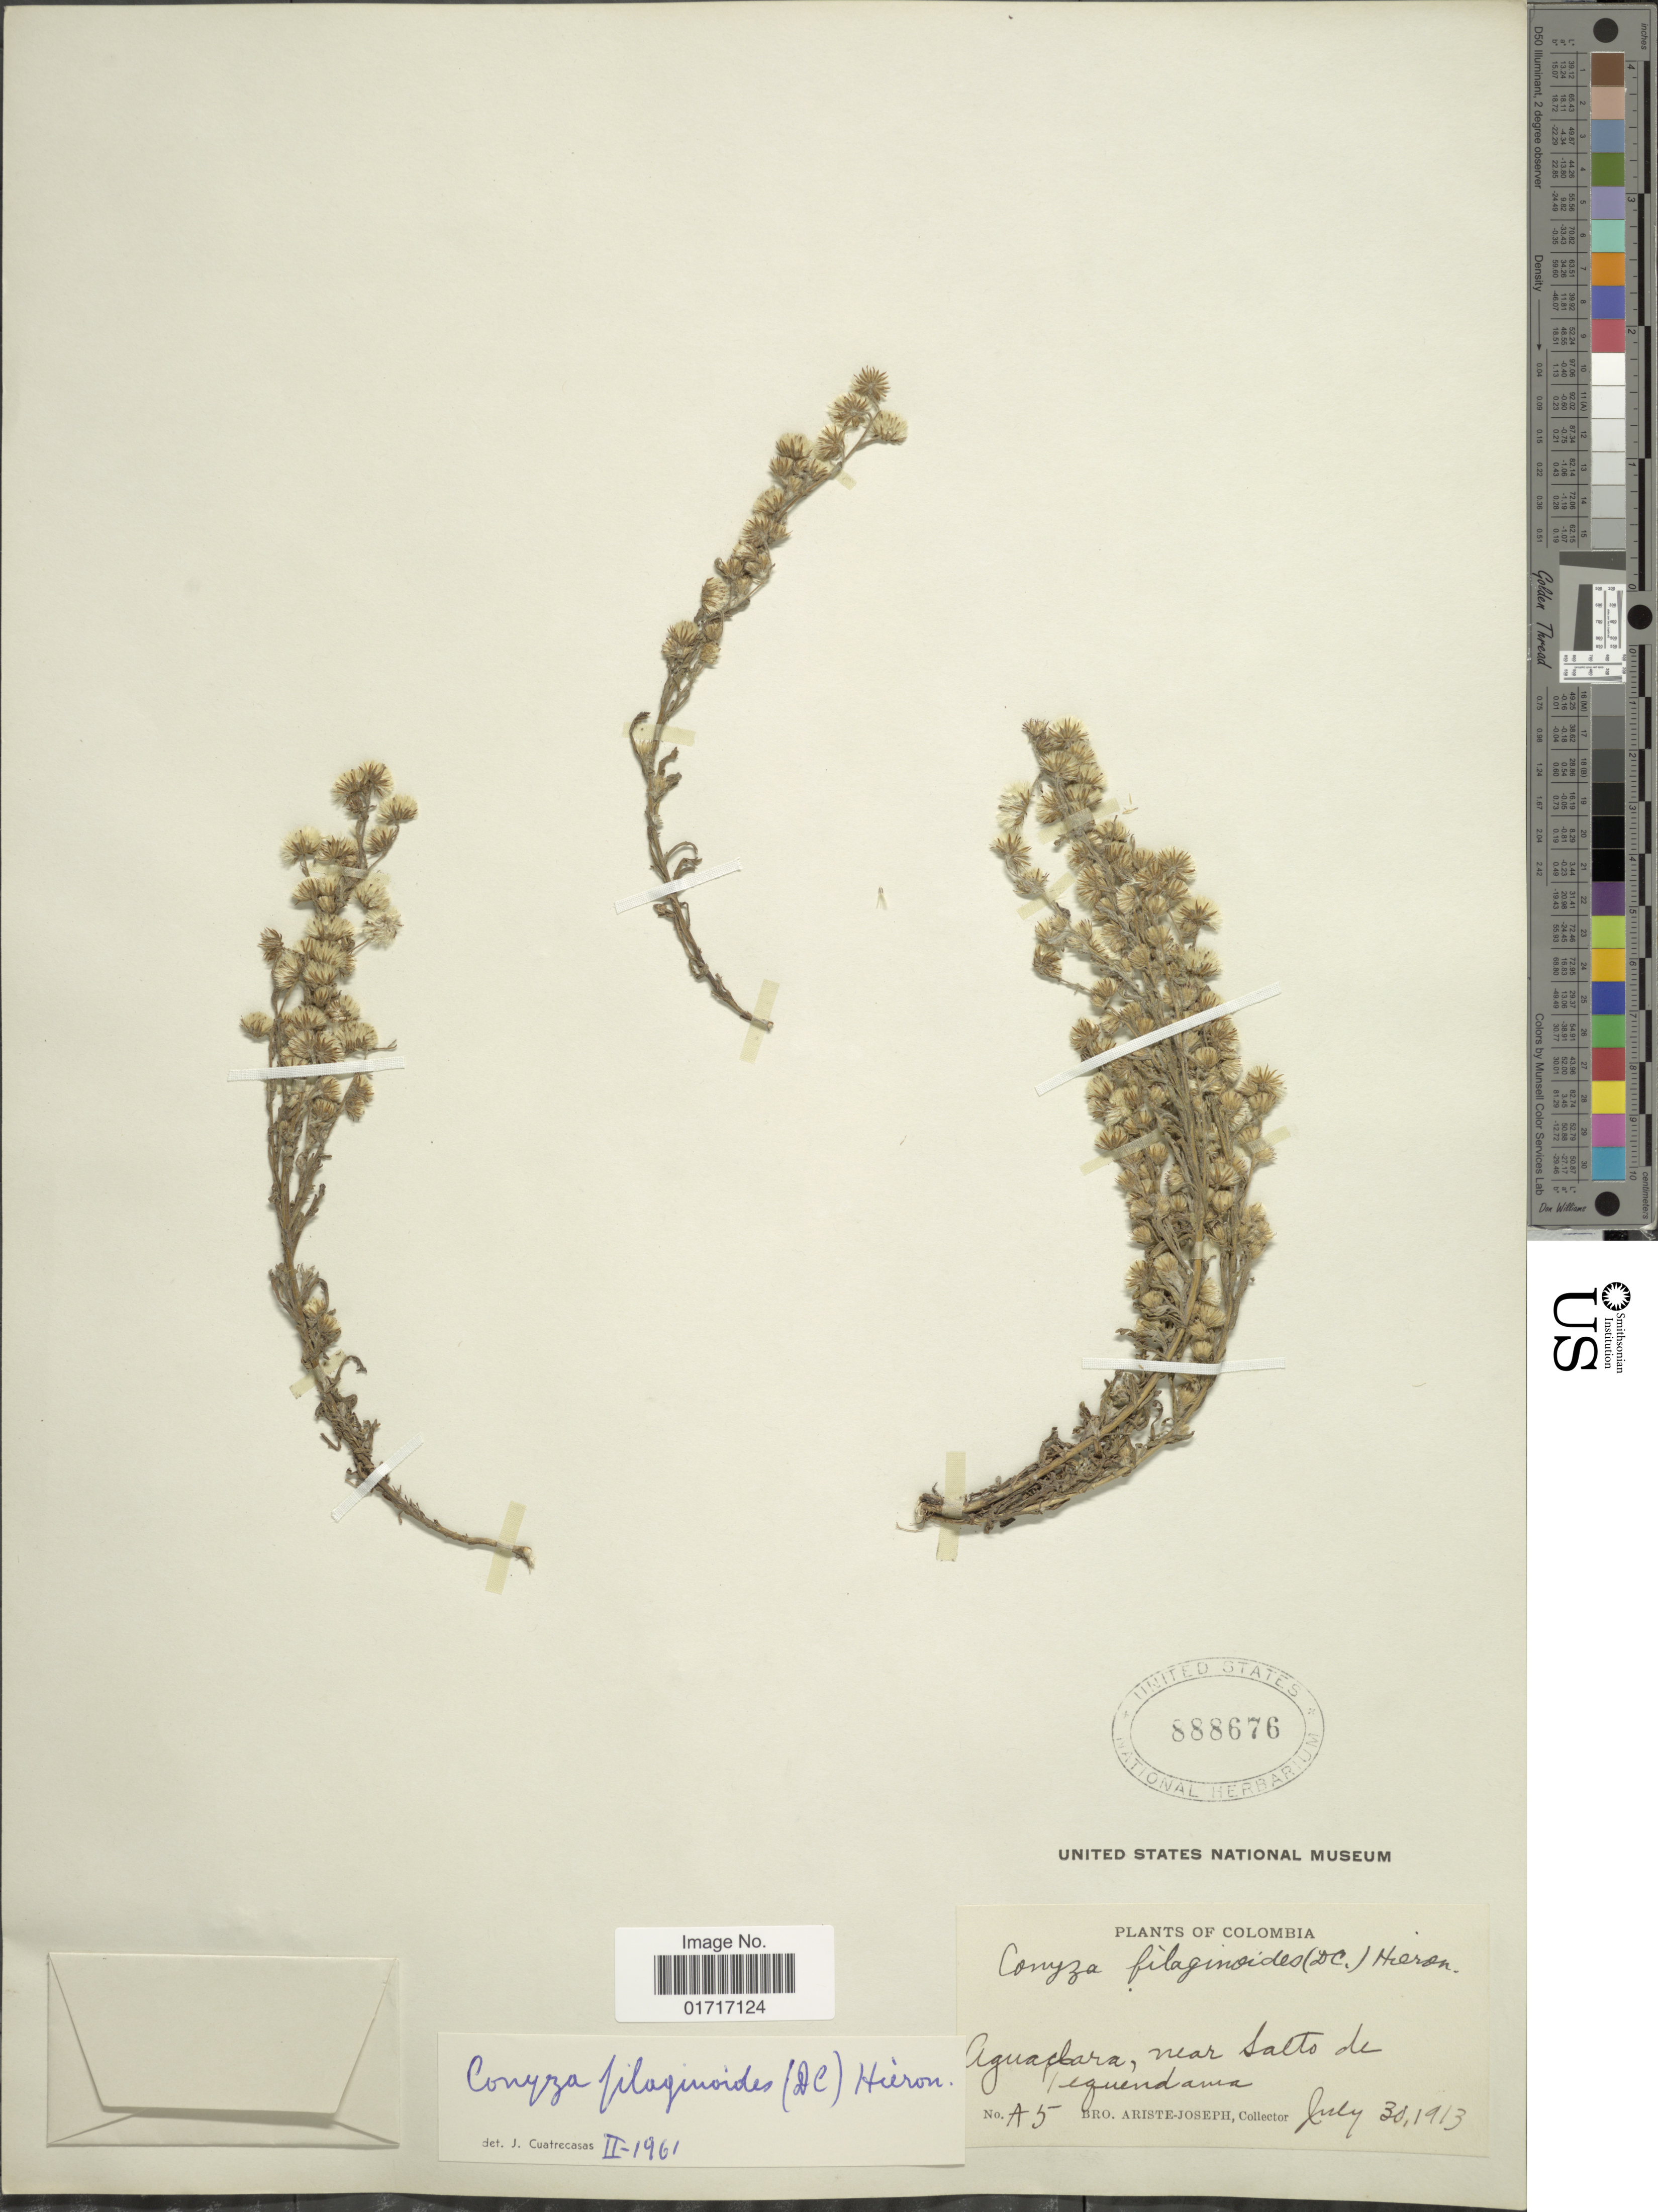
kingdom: Plantae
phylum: Tracheophyta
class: Magnoliopsida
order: Asterales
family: Asteraceae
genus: Conyza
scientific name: Conyza filaginoides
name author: (DC.) Hieron.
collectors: Bro. Ariste-Joseph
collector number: A5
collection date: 1913-07-31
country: Colombia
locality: Aguaoara, near Slato de Tequendama.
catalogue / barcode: US 888676